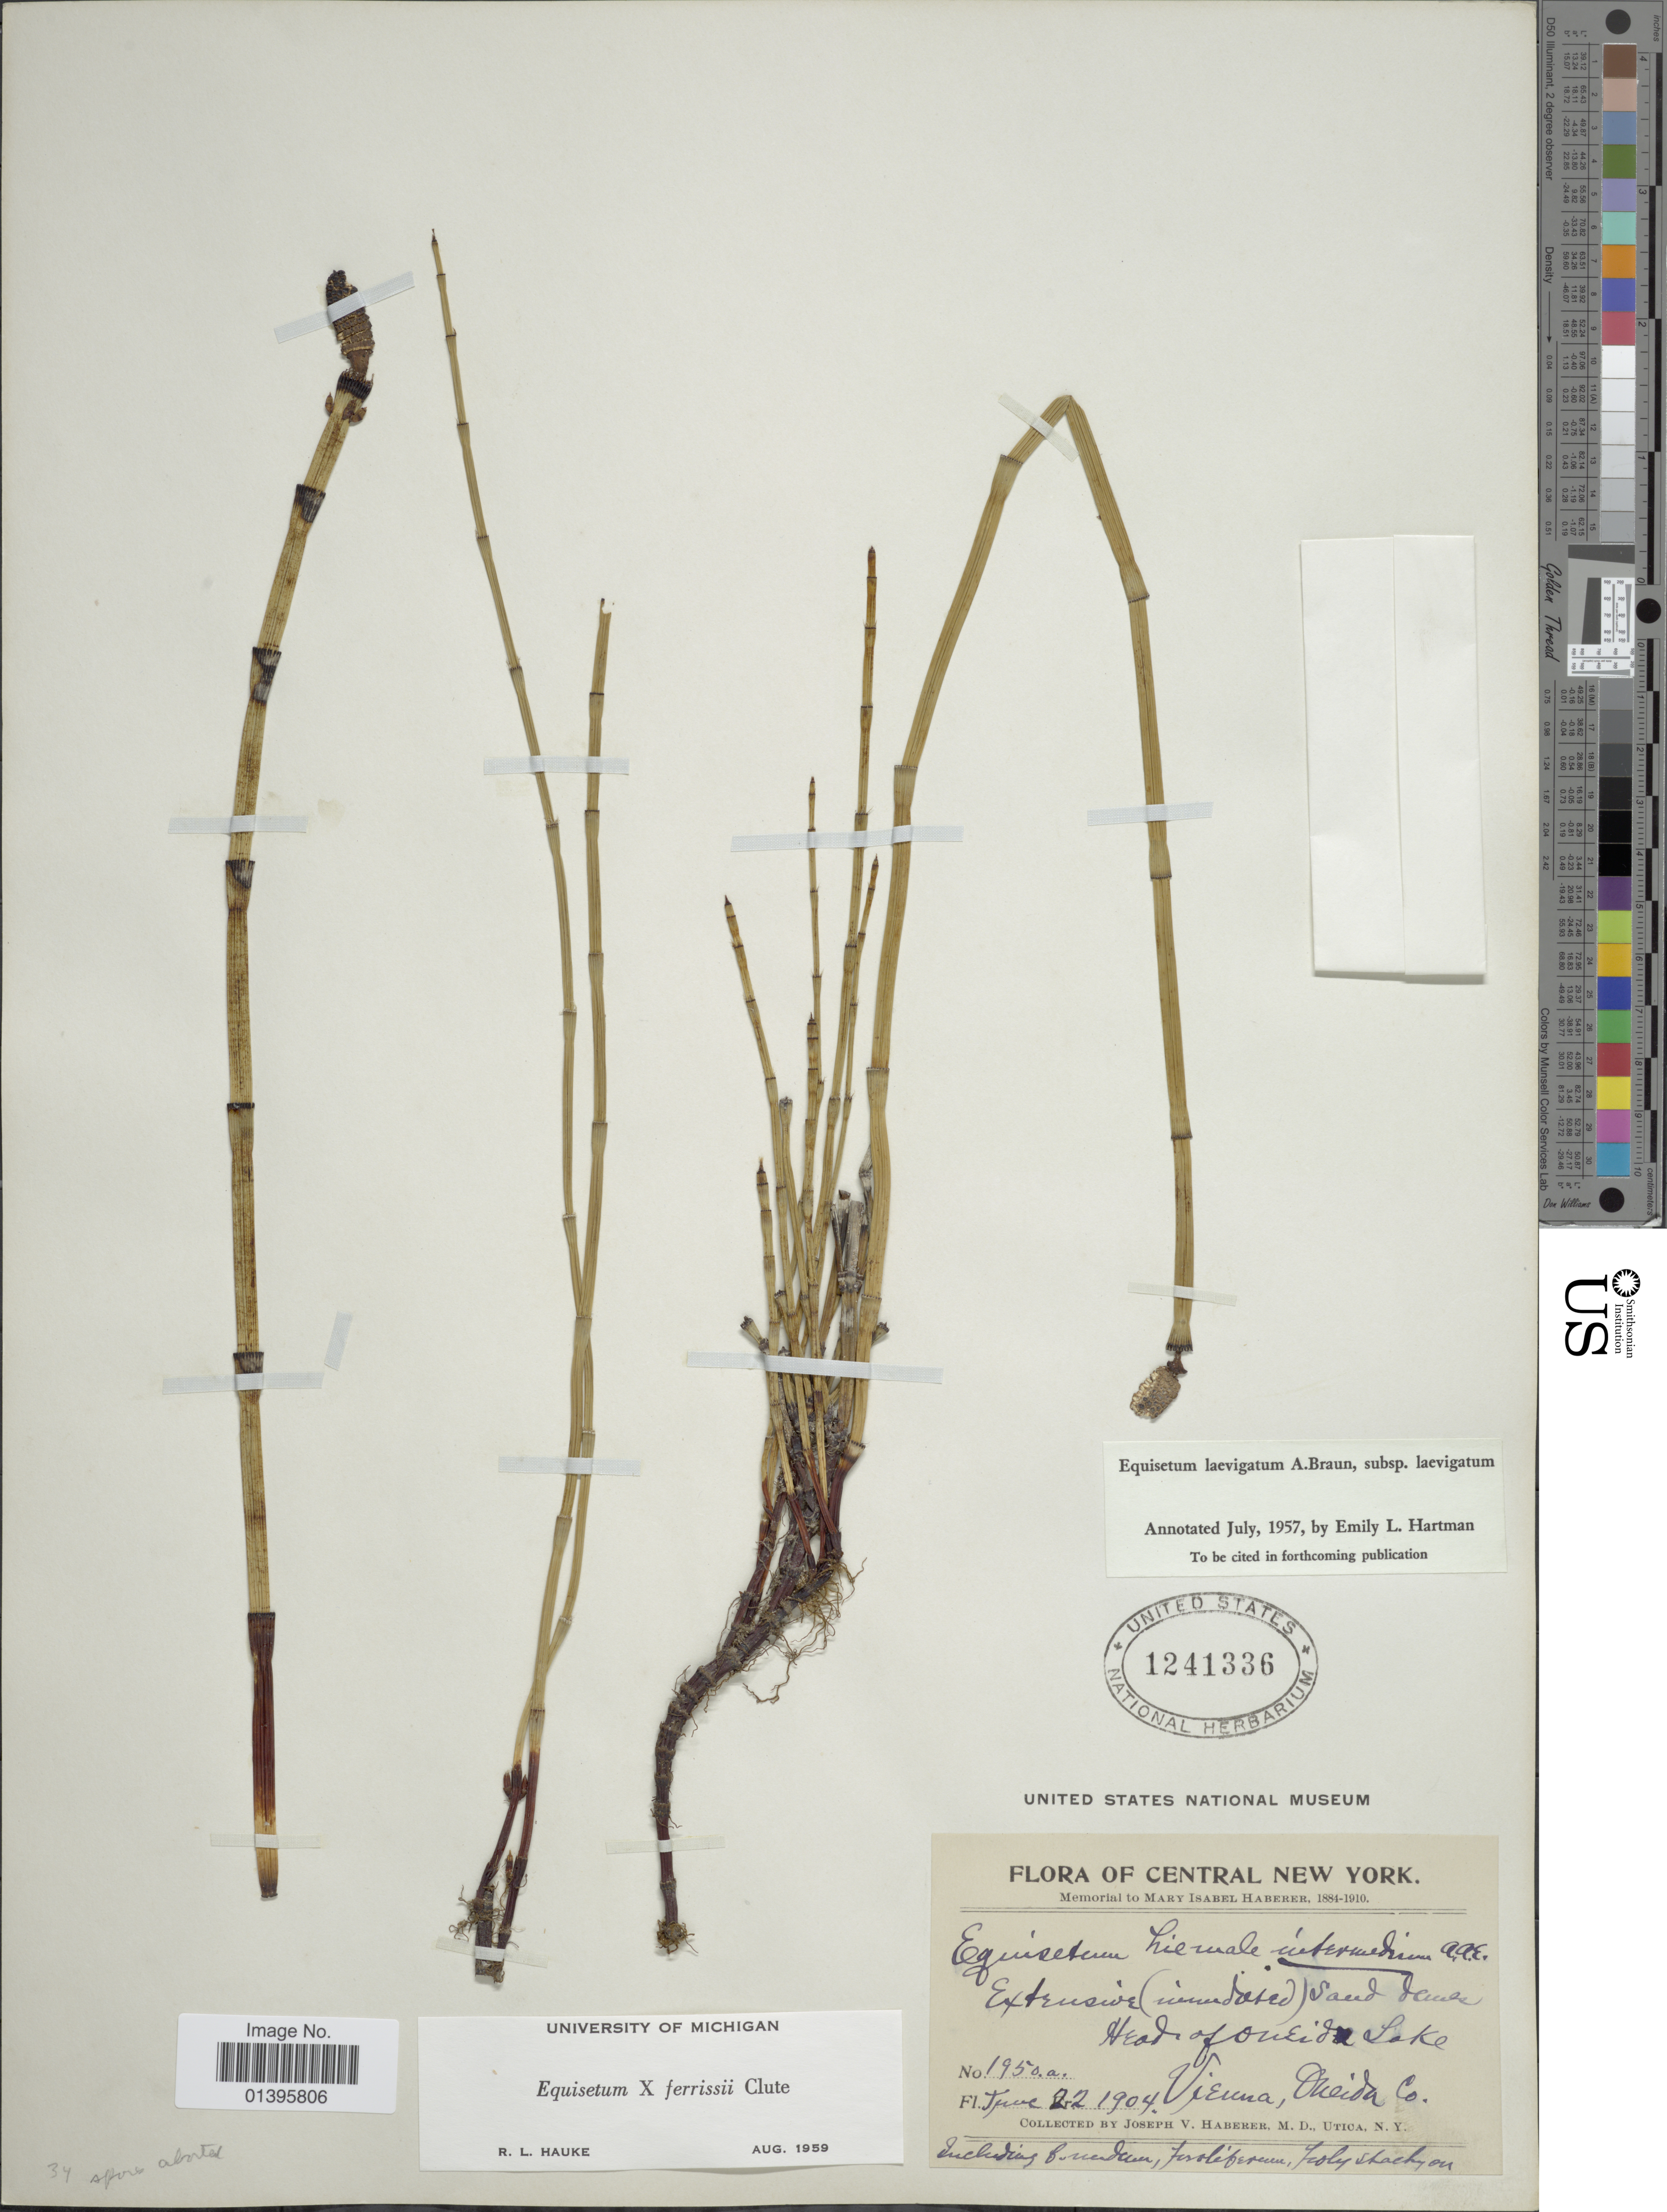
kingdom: Plantae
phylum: Tracheophyta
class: Polypodiopsida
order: Equisetales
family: Equisetaceae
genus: Equisetum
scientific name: Equisetum x ferrissii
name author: Clute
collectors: J. V. Haberer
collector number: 1950a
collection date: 1904-06-22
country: United States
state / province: New York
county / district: Oneida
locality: Central New York. Head of Oueid Lake, Vieuna, Oneida Co.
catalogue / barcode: US 1241336